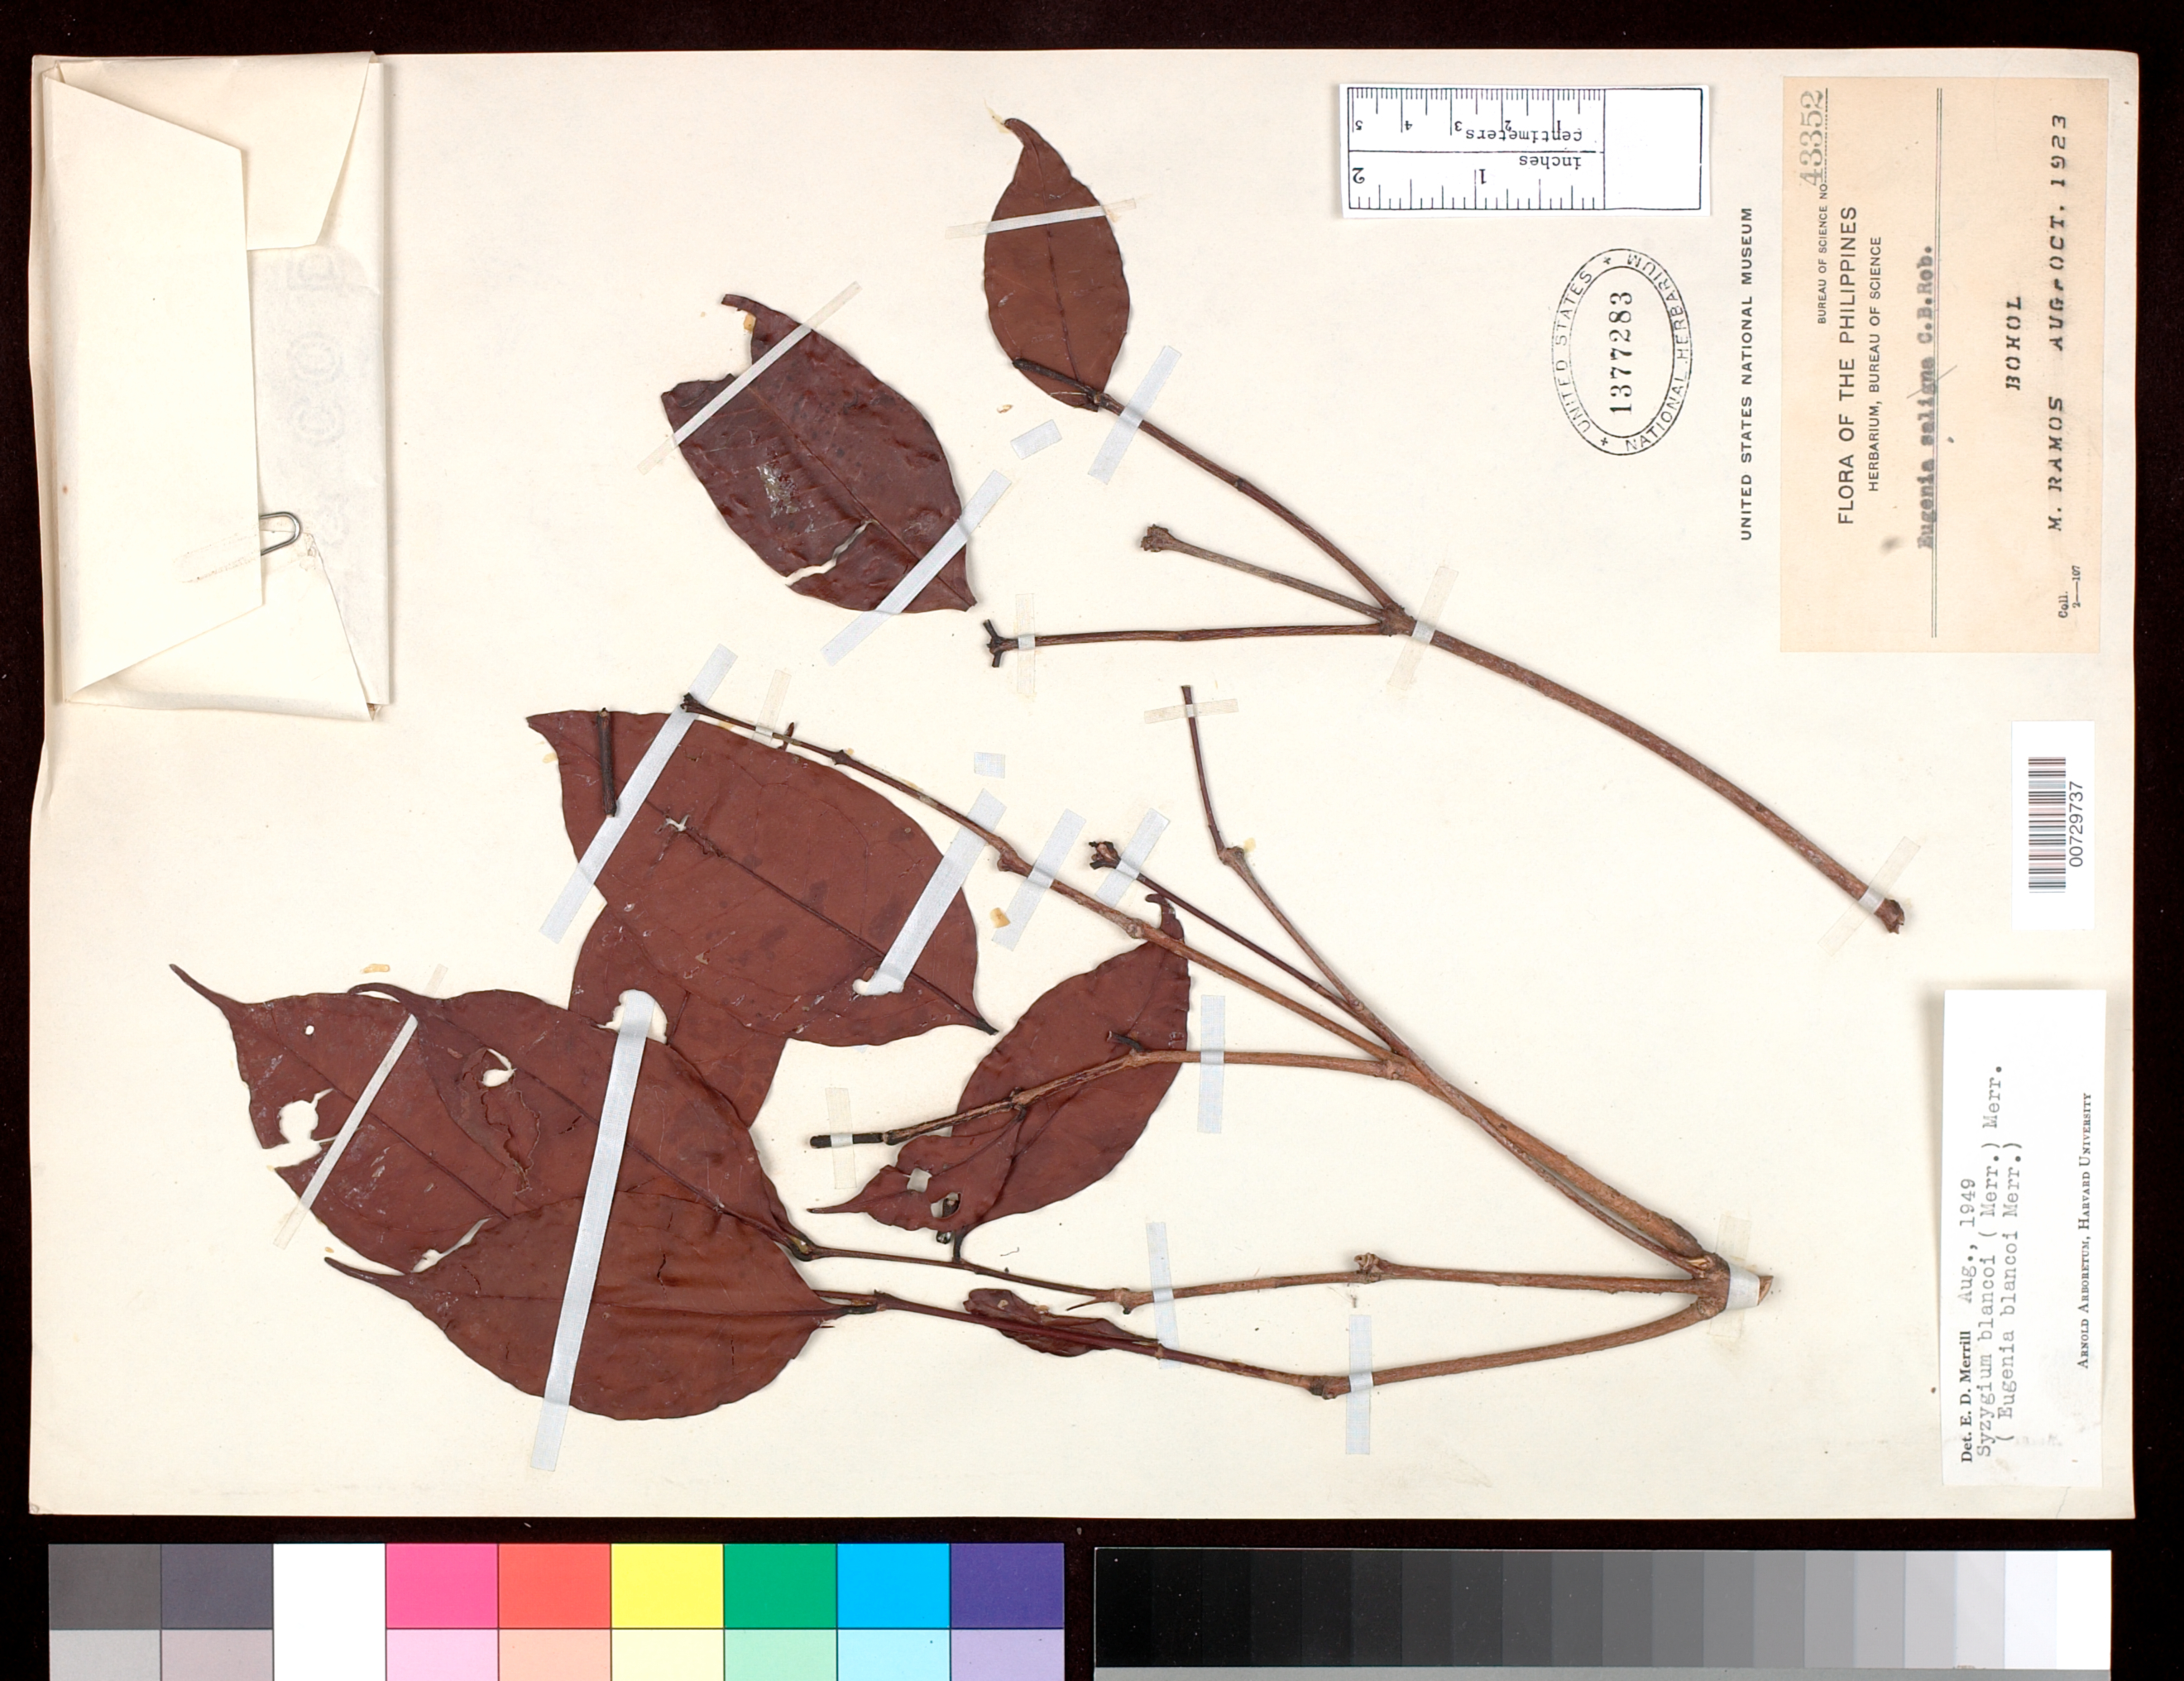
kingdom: Plantae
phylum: Tracheophyta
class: Magnoliopsida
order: Myrtales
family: Myrtaceae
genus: Syzygium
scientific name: Syzygium blancoi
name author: (Merr.) Merr.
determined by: Merrill, Elmer D.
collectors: M. Ramos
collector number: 43352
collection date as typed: Aug 1923 to -- Oct 1923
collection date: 1923-08/1923-10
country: Philippines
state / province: Central Visayas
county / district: Bohol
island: Bohol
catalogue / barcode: US 1377283